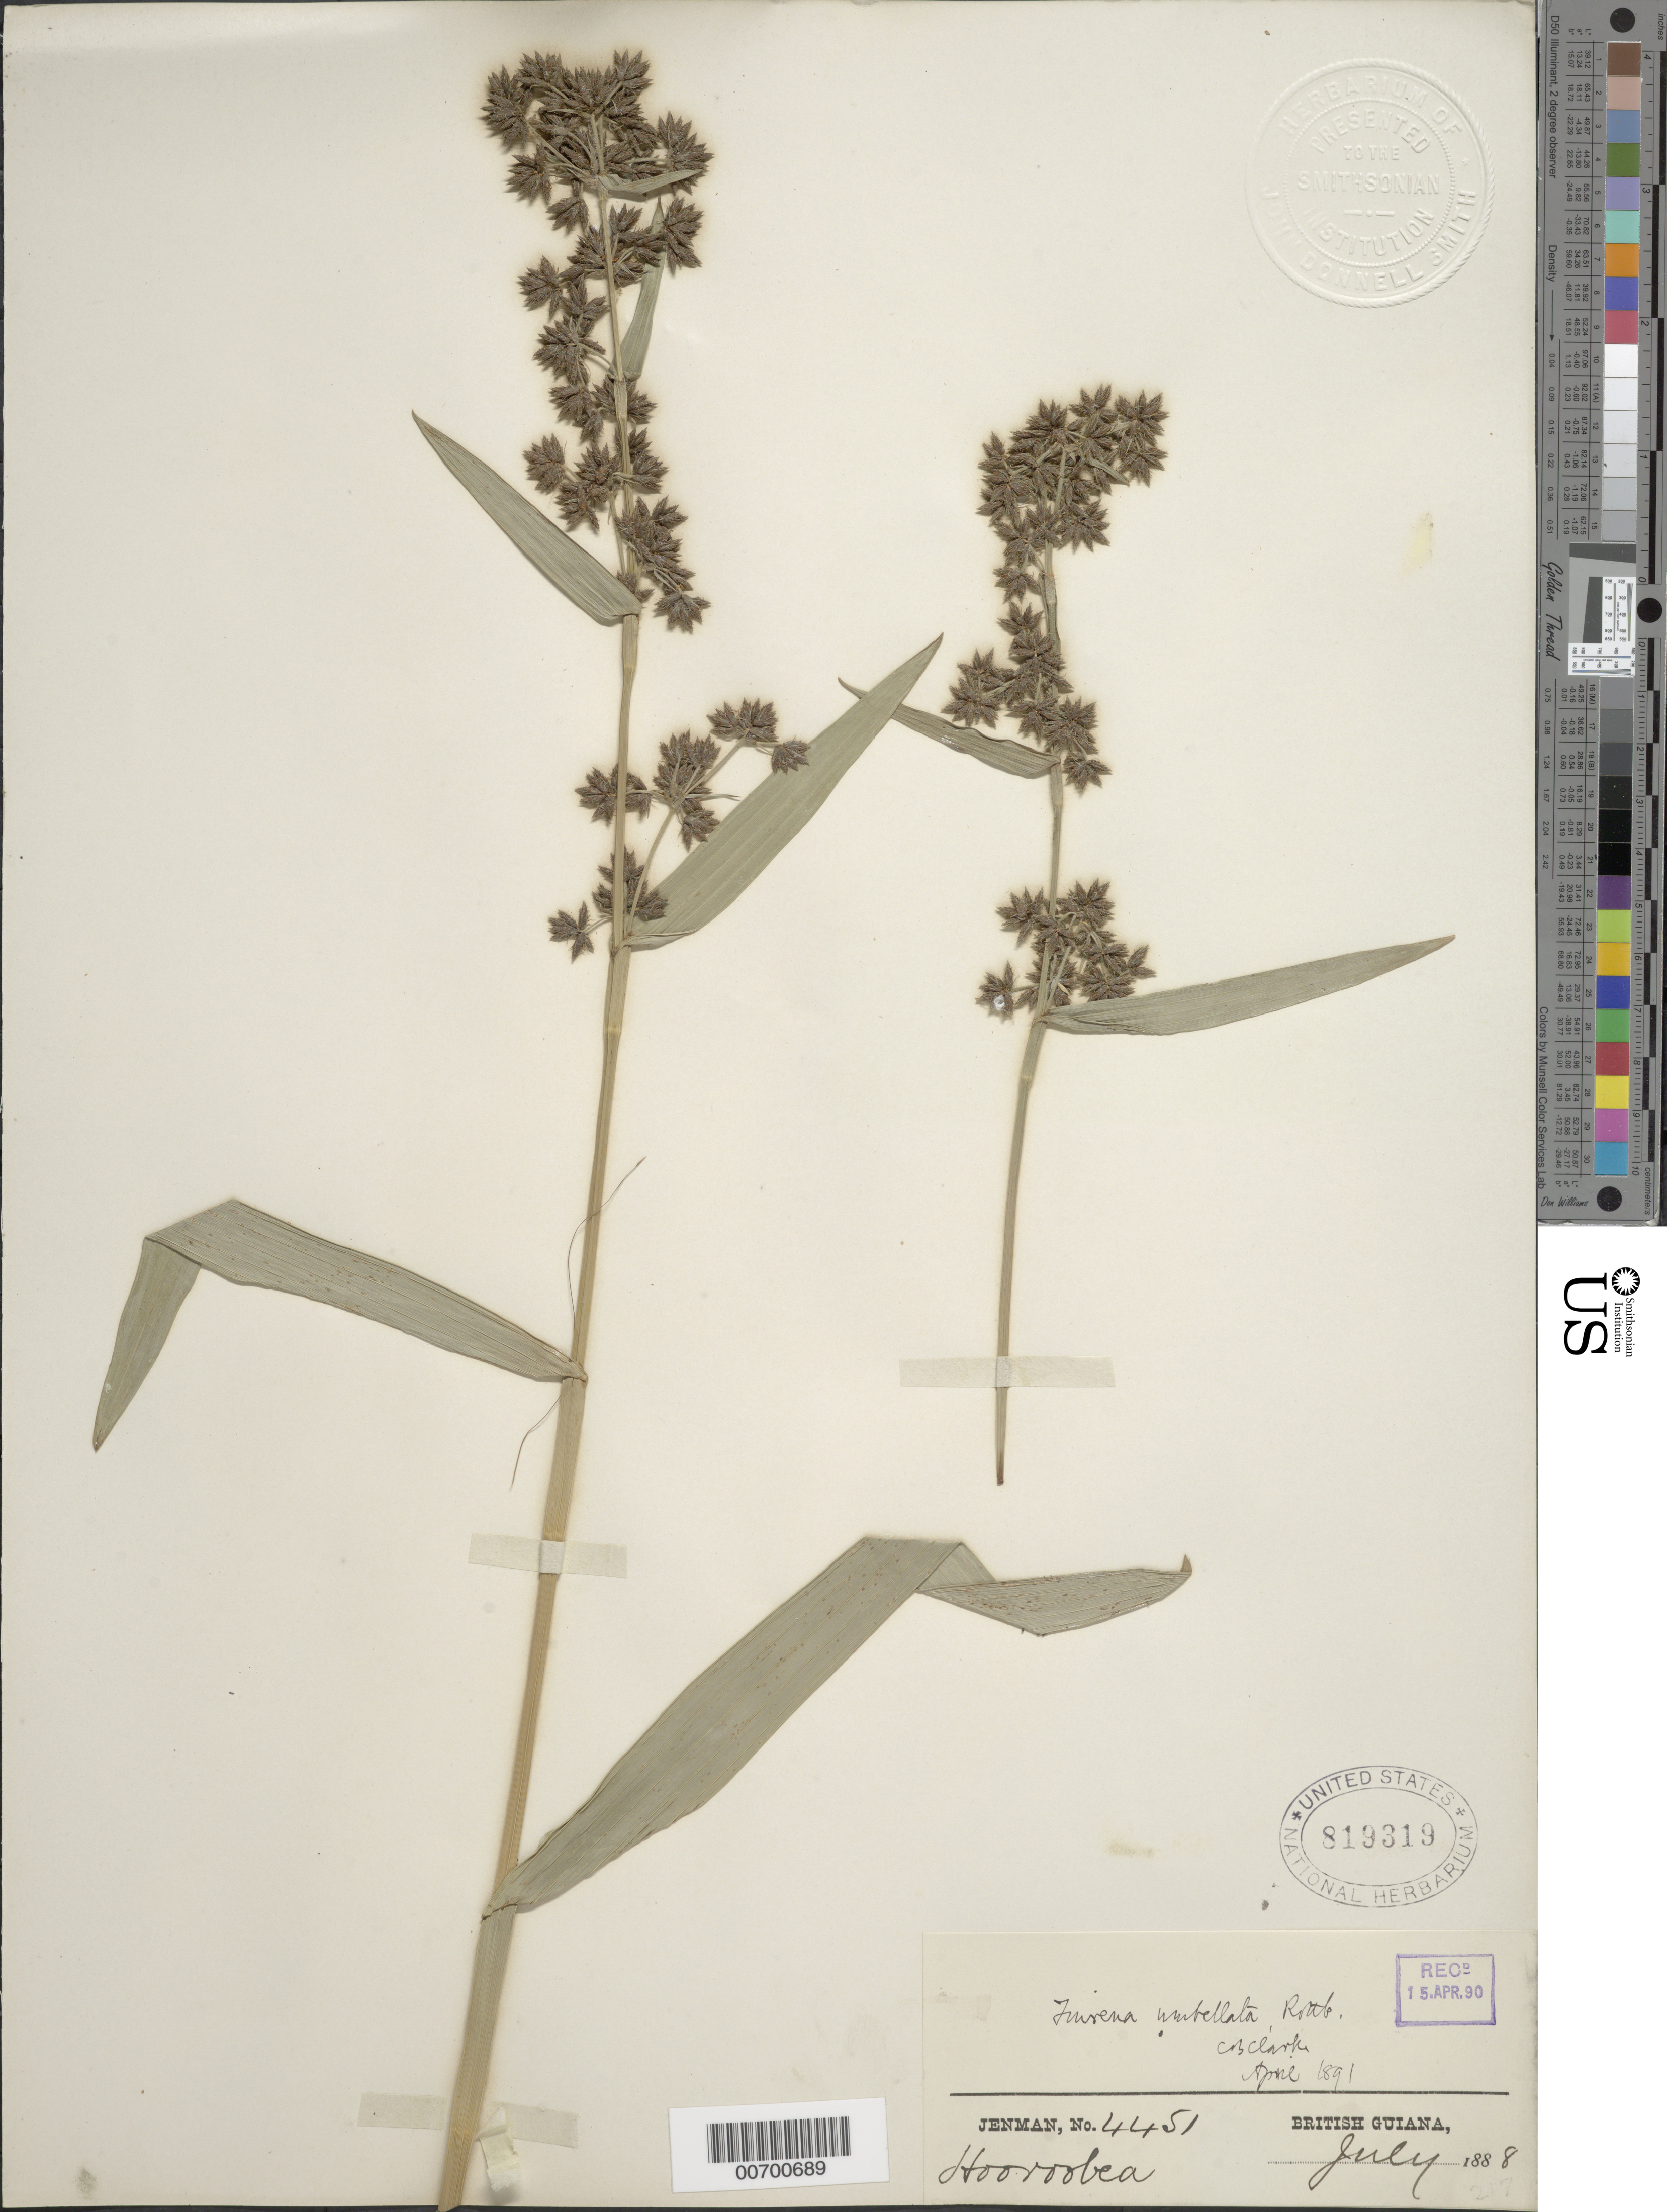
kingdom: Plantae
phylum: Tracheophyta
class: Liliopsida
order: Poales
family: Cyperaceae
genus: Fuirena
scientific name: Fuirena umbellata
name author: Rottb.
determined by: Clarke, C. B.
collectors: G. S. Jenman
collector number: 4451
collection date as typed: July 1888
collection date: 1888-07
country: Guyana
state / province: Demerara-Mahaica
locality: Hoorubea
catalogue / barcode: US 819319